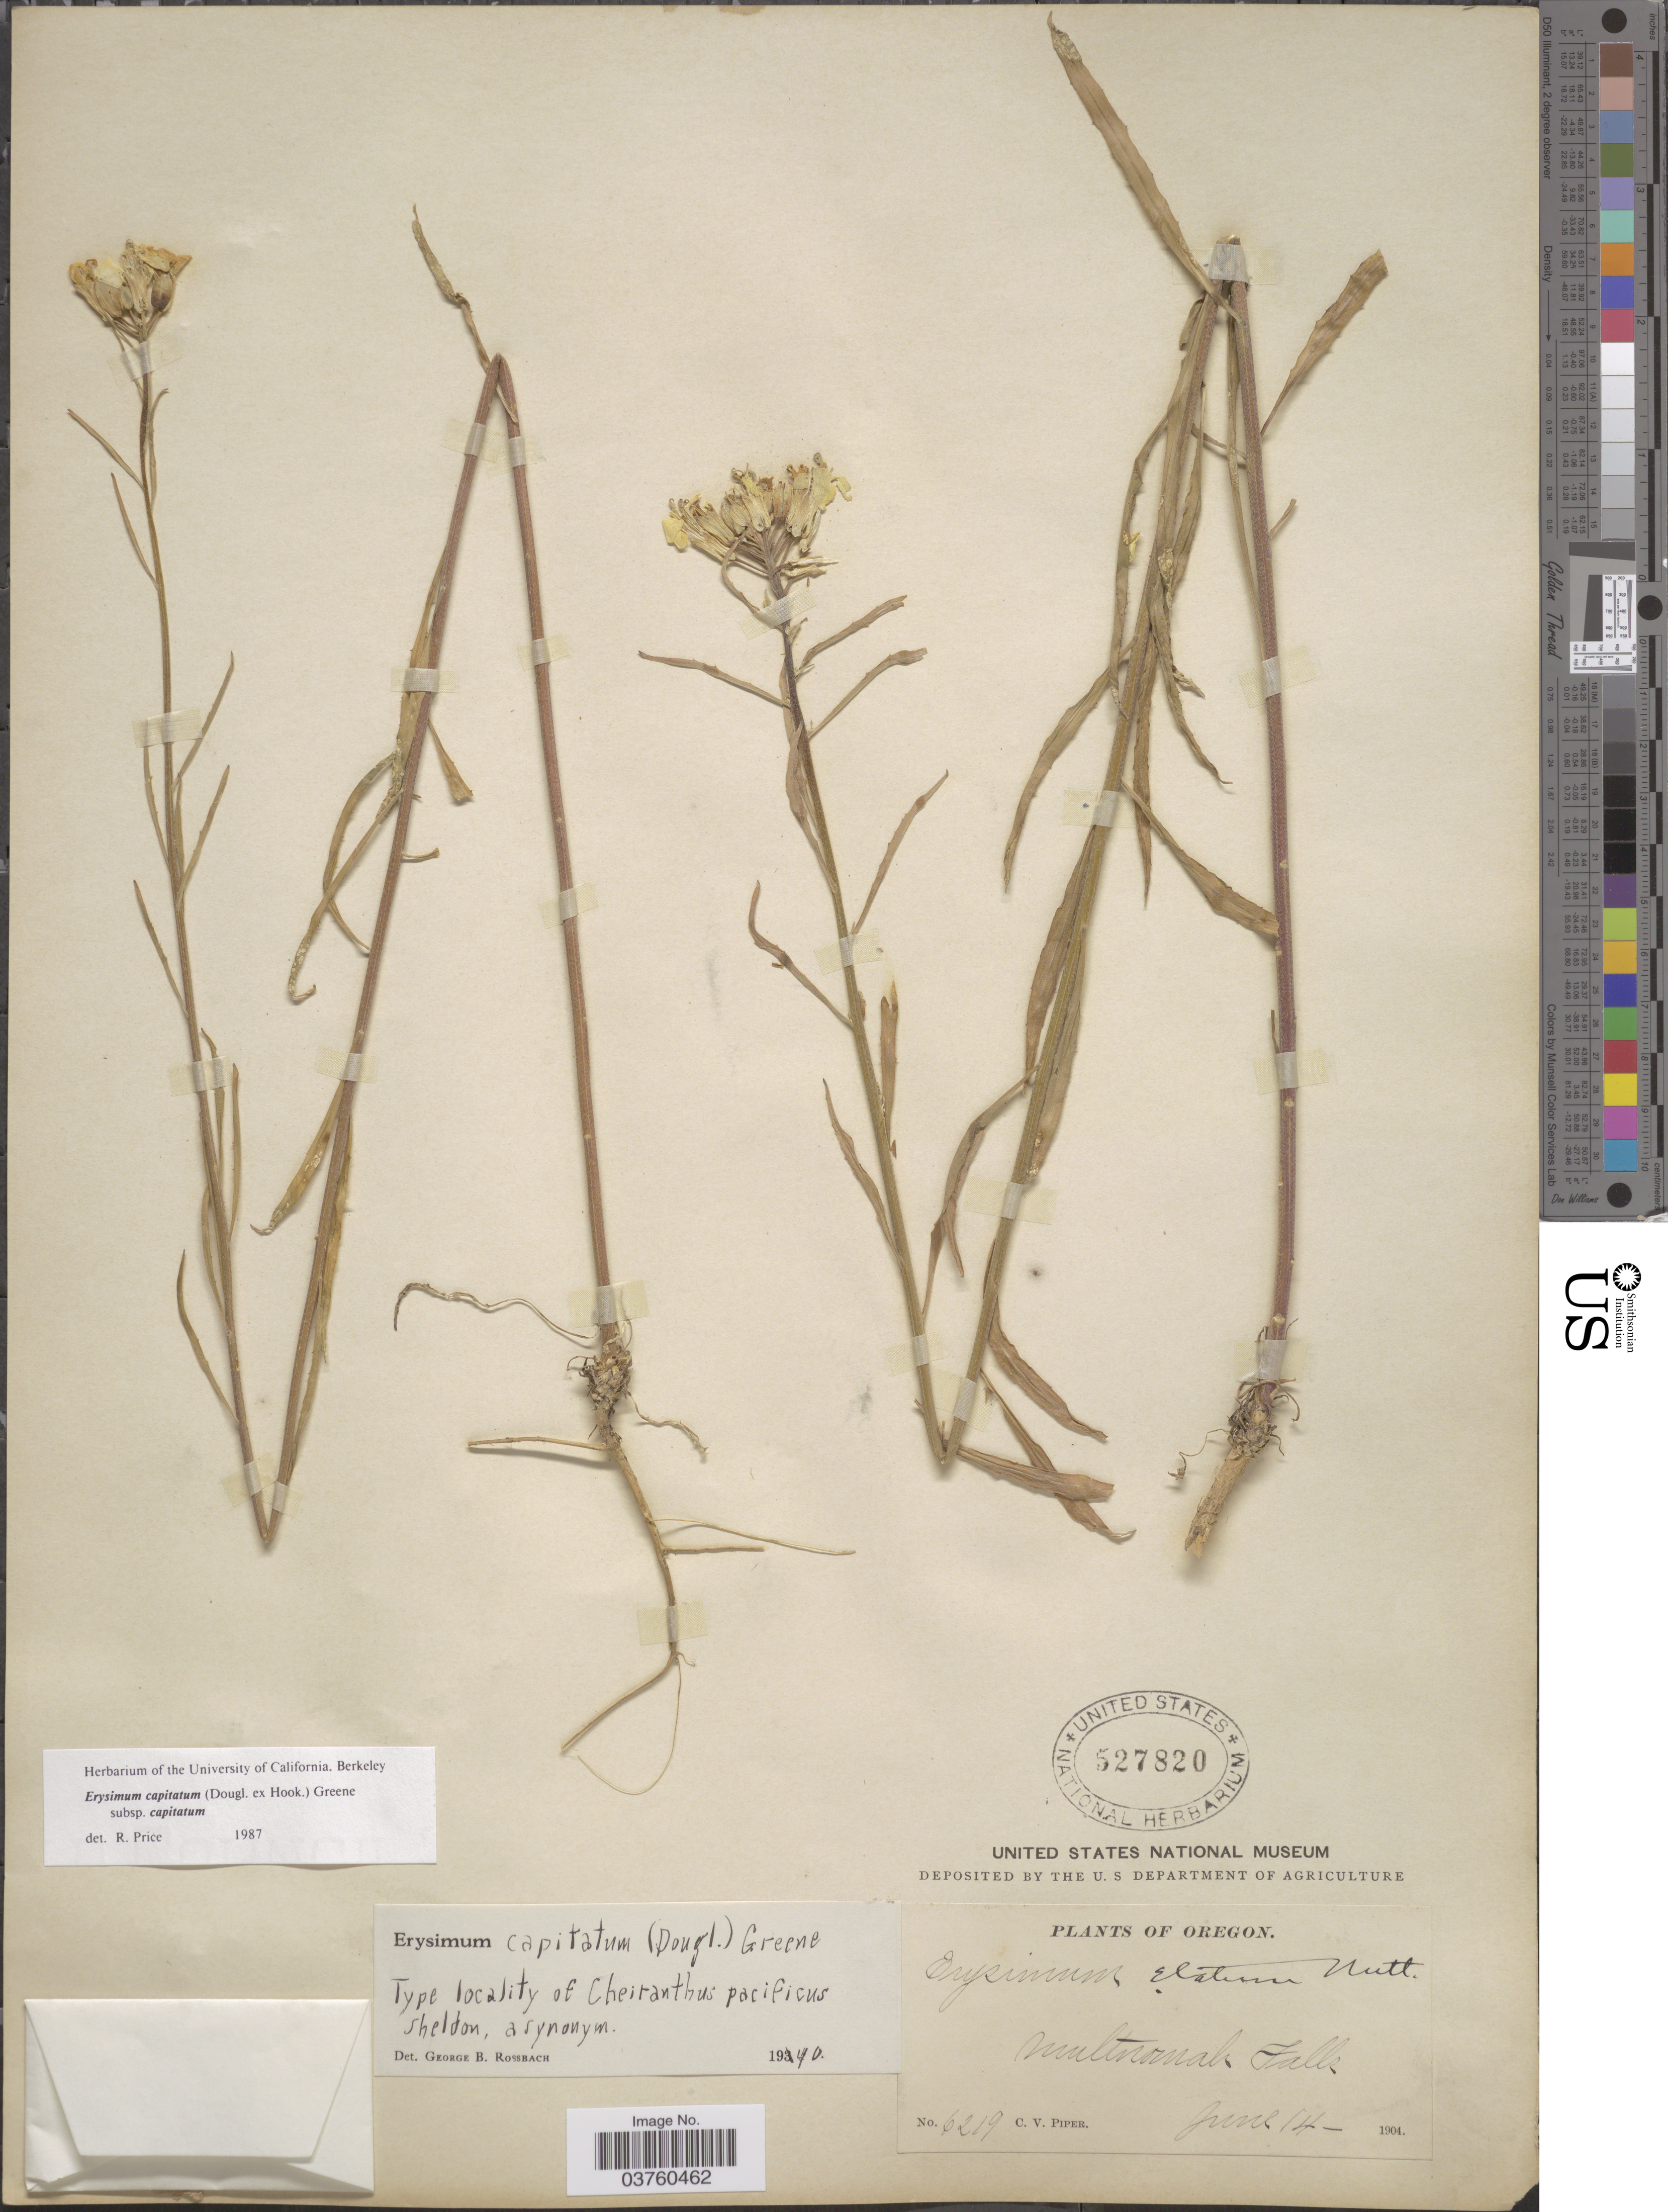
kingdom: Plantae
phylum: Tracheophyta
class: Magnoliopsida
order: Brassicales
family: Brassicaceae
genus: Erysimum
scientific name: Erysimum capitatum subsp. capitatum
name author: (Douglas ex Hook.) Greene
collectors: C. V. Piper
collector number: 6219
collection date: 1904-06-14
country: United States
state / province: Oregon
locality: Multnomah Falls.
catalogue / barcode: US 527820